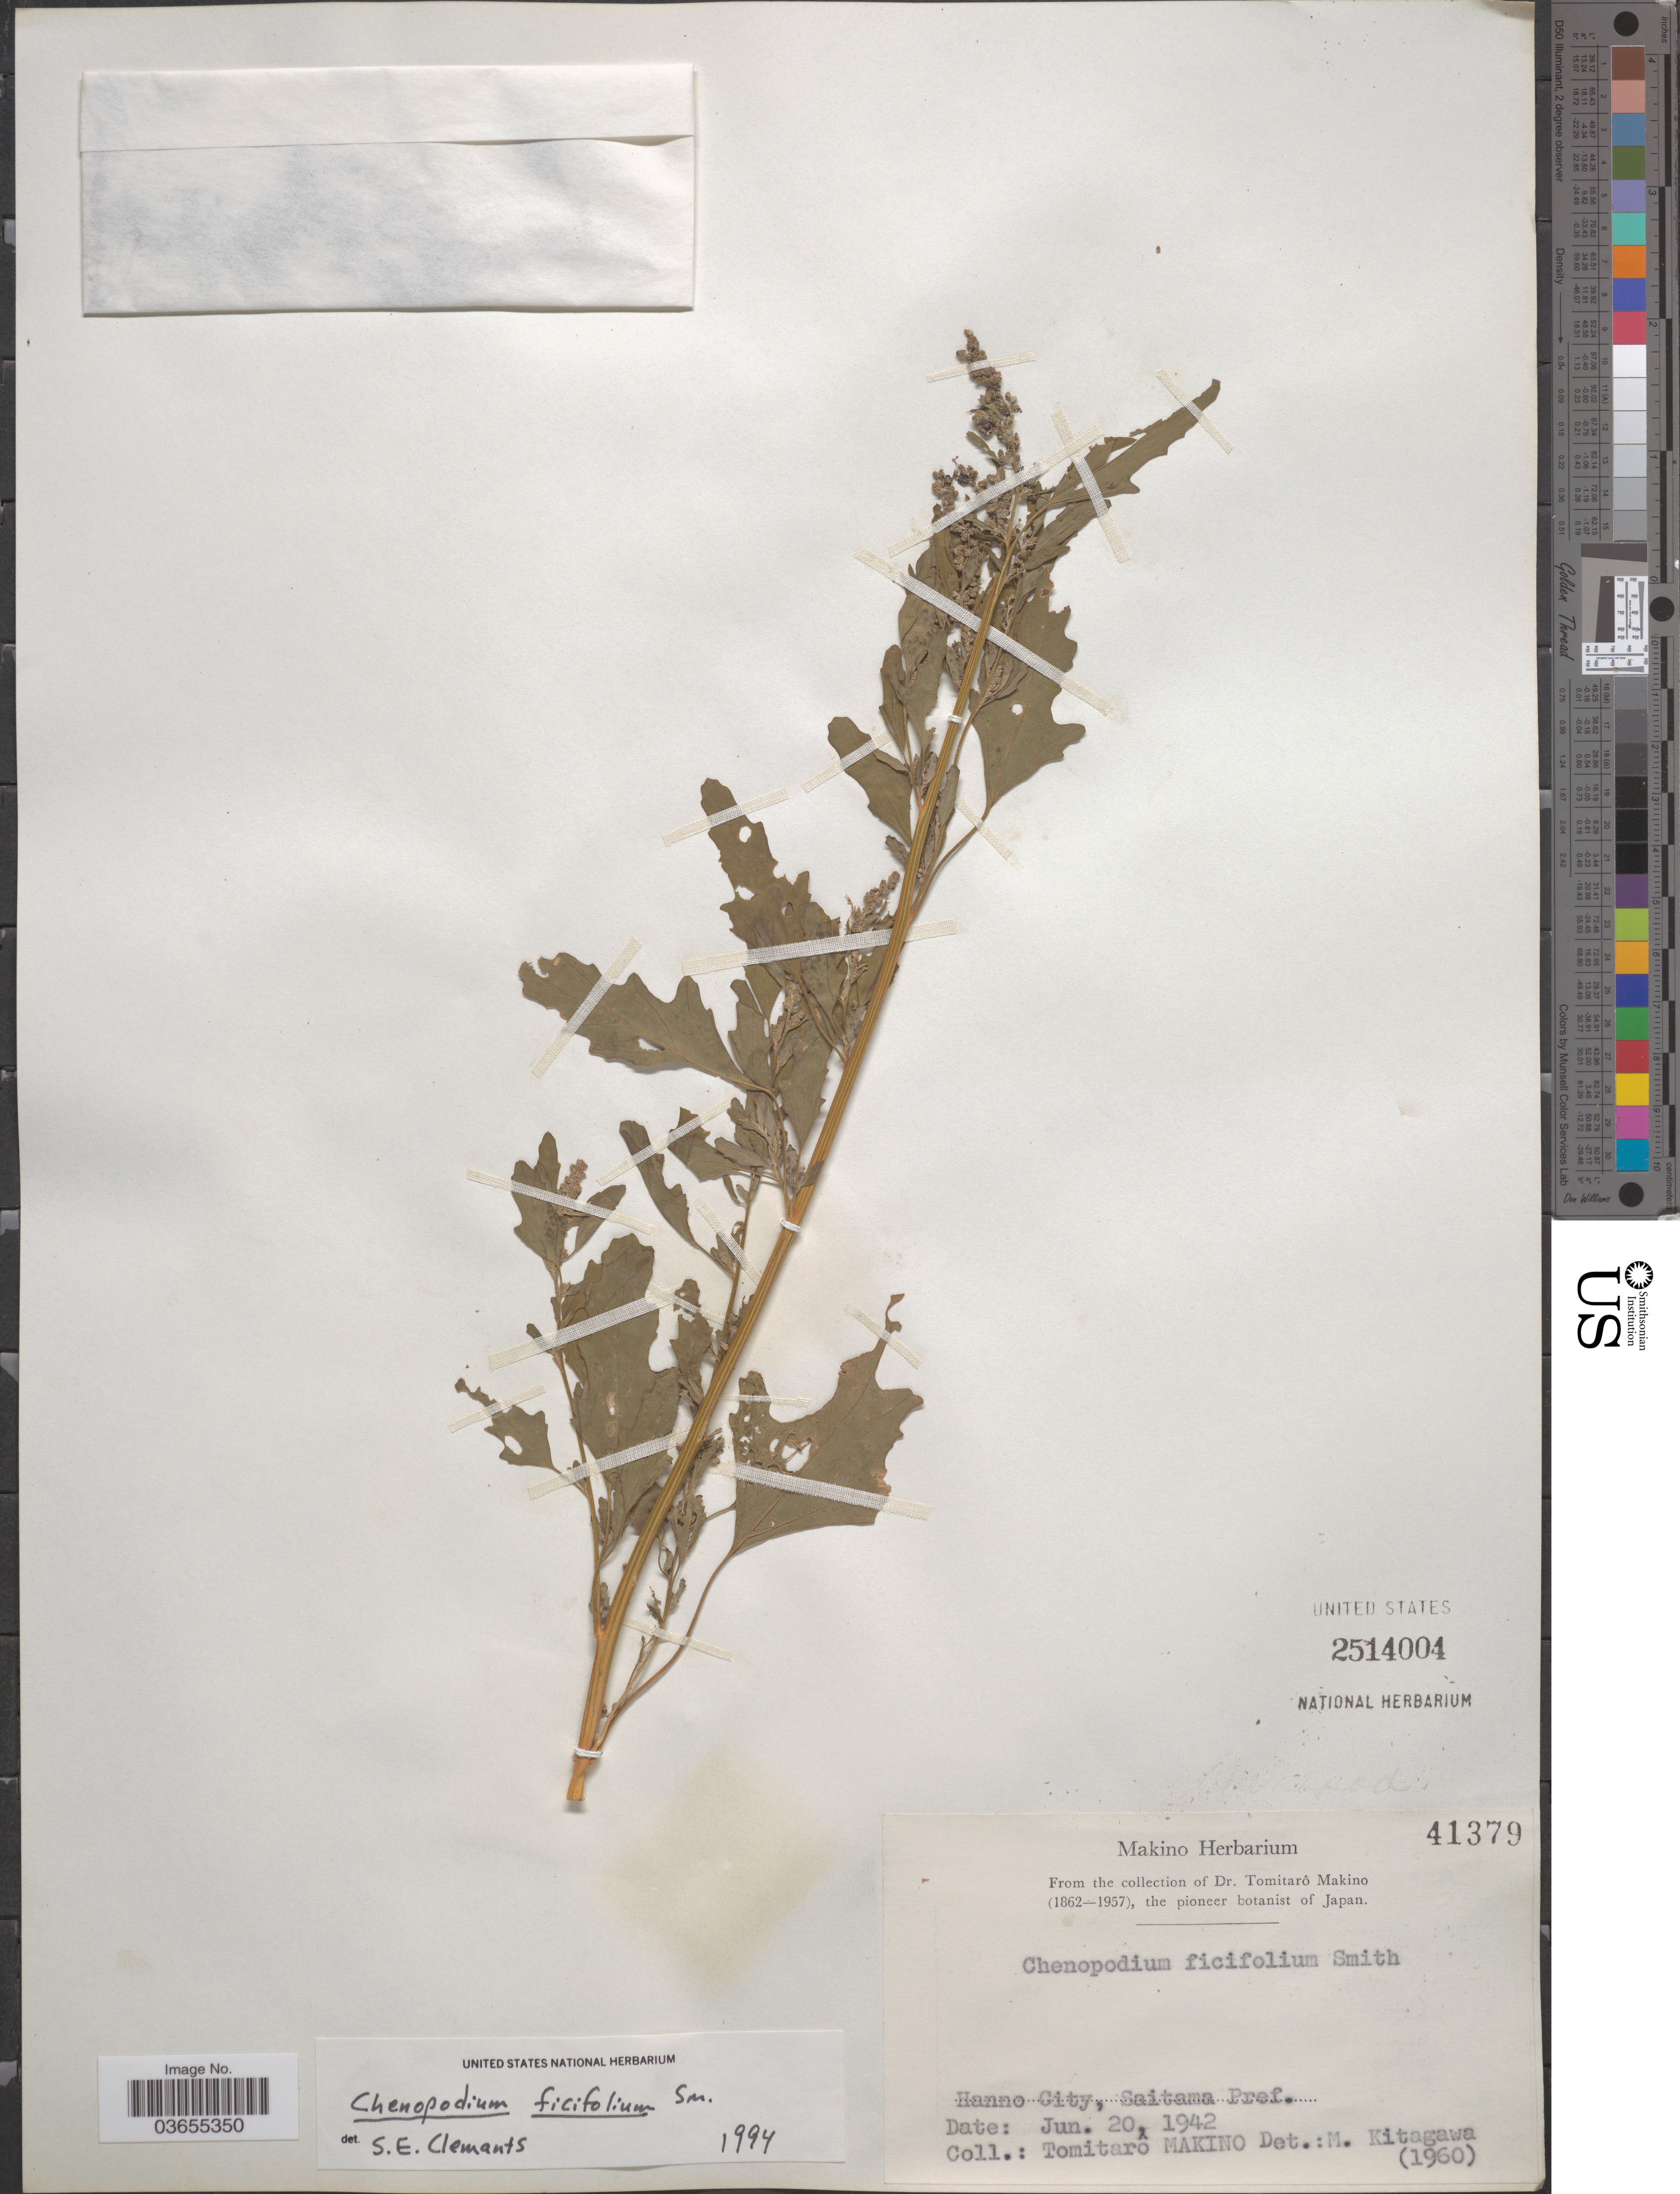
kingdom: Plantae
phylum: Tracheophyta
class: Magnoliopsida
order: Caryophyllales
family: Amaranthaceae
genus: Chenopodium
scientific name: Chenopodium ficifolium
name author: Sm.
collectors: T. Makino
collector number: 41379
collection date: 1942-06-20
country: Japan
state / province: Saitama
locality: Hanno City, Saitama Pref.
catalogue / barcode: US 2514004